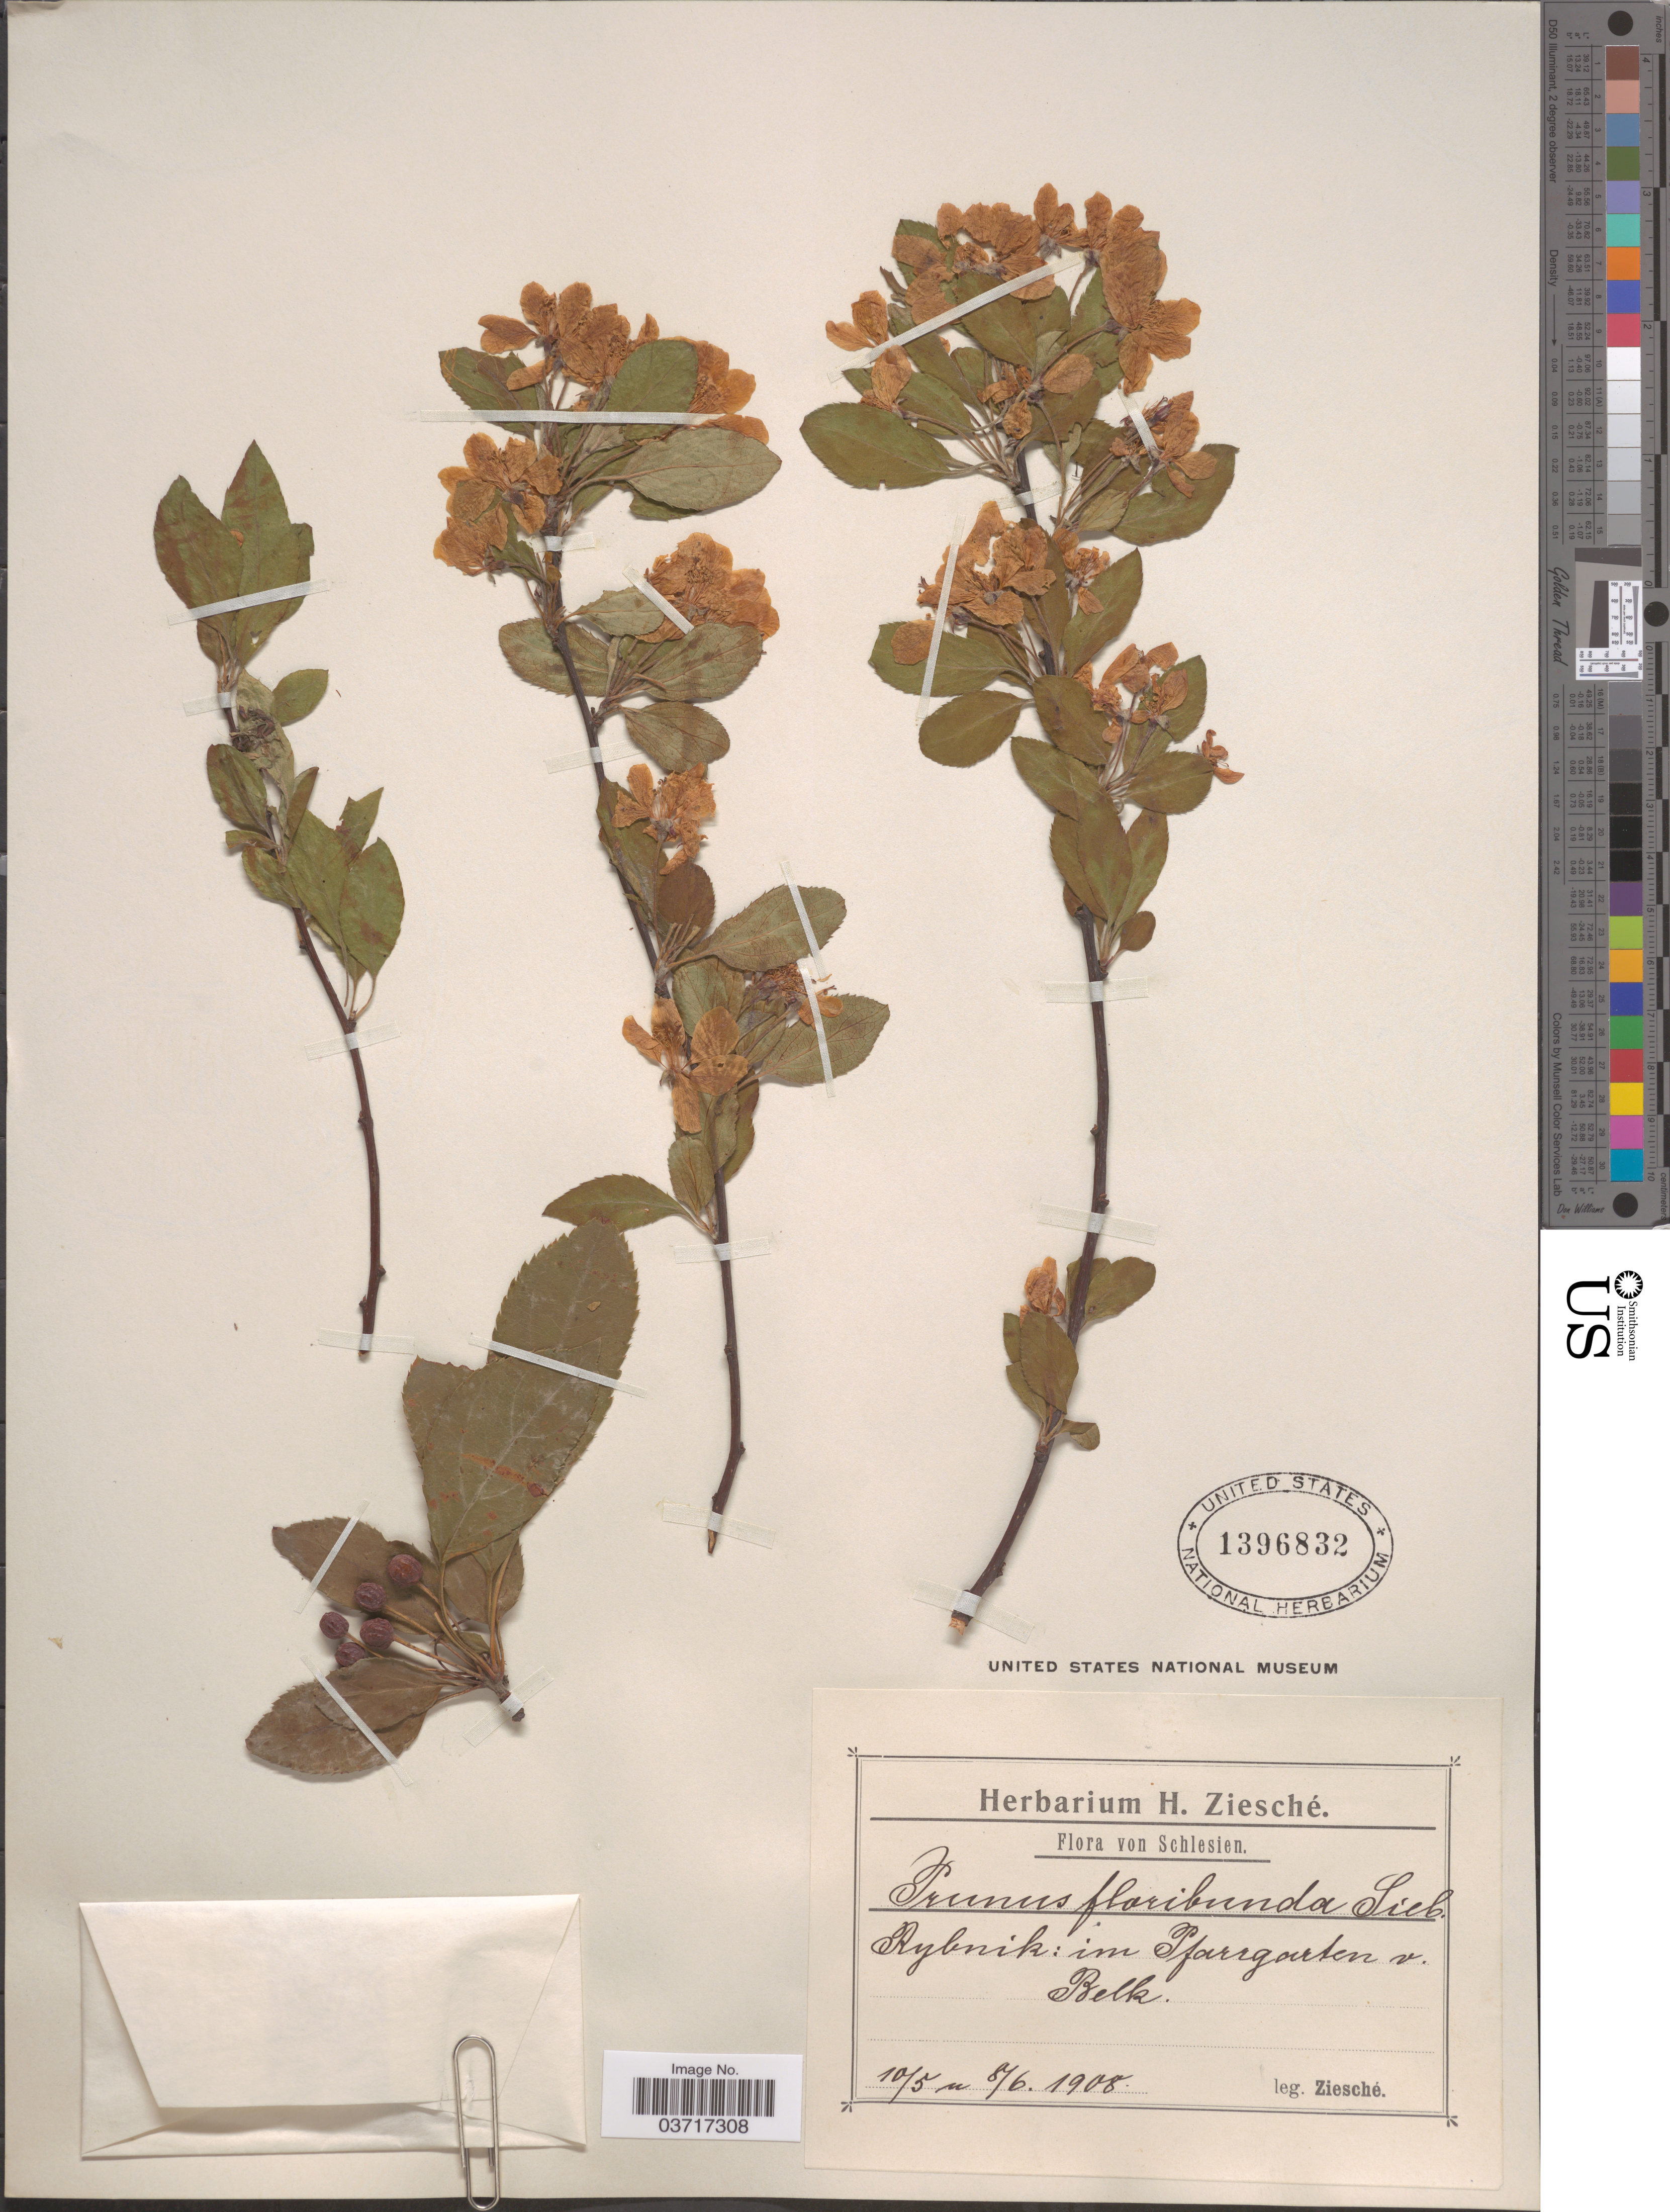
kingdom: Plantae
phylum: Tracheophyta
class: Magnoliopsida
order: Rosales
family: Rosaceae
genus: Prunus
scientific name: Prunus floribunda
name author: Weihe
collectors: Ziesché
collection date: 1908-05-10/1908-06-08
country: Poland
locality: Schlesien. Rybnik: im Pfarrgarten v. Belk.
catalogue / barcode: US 1396832